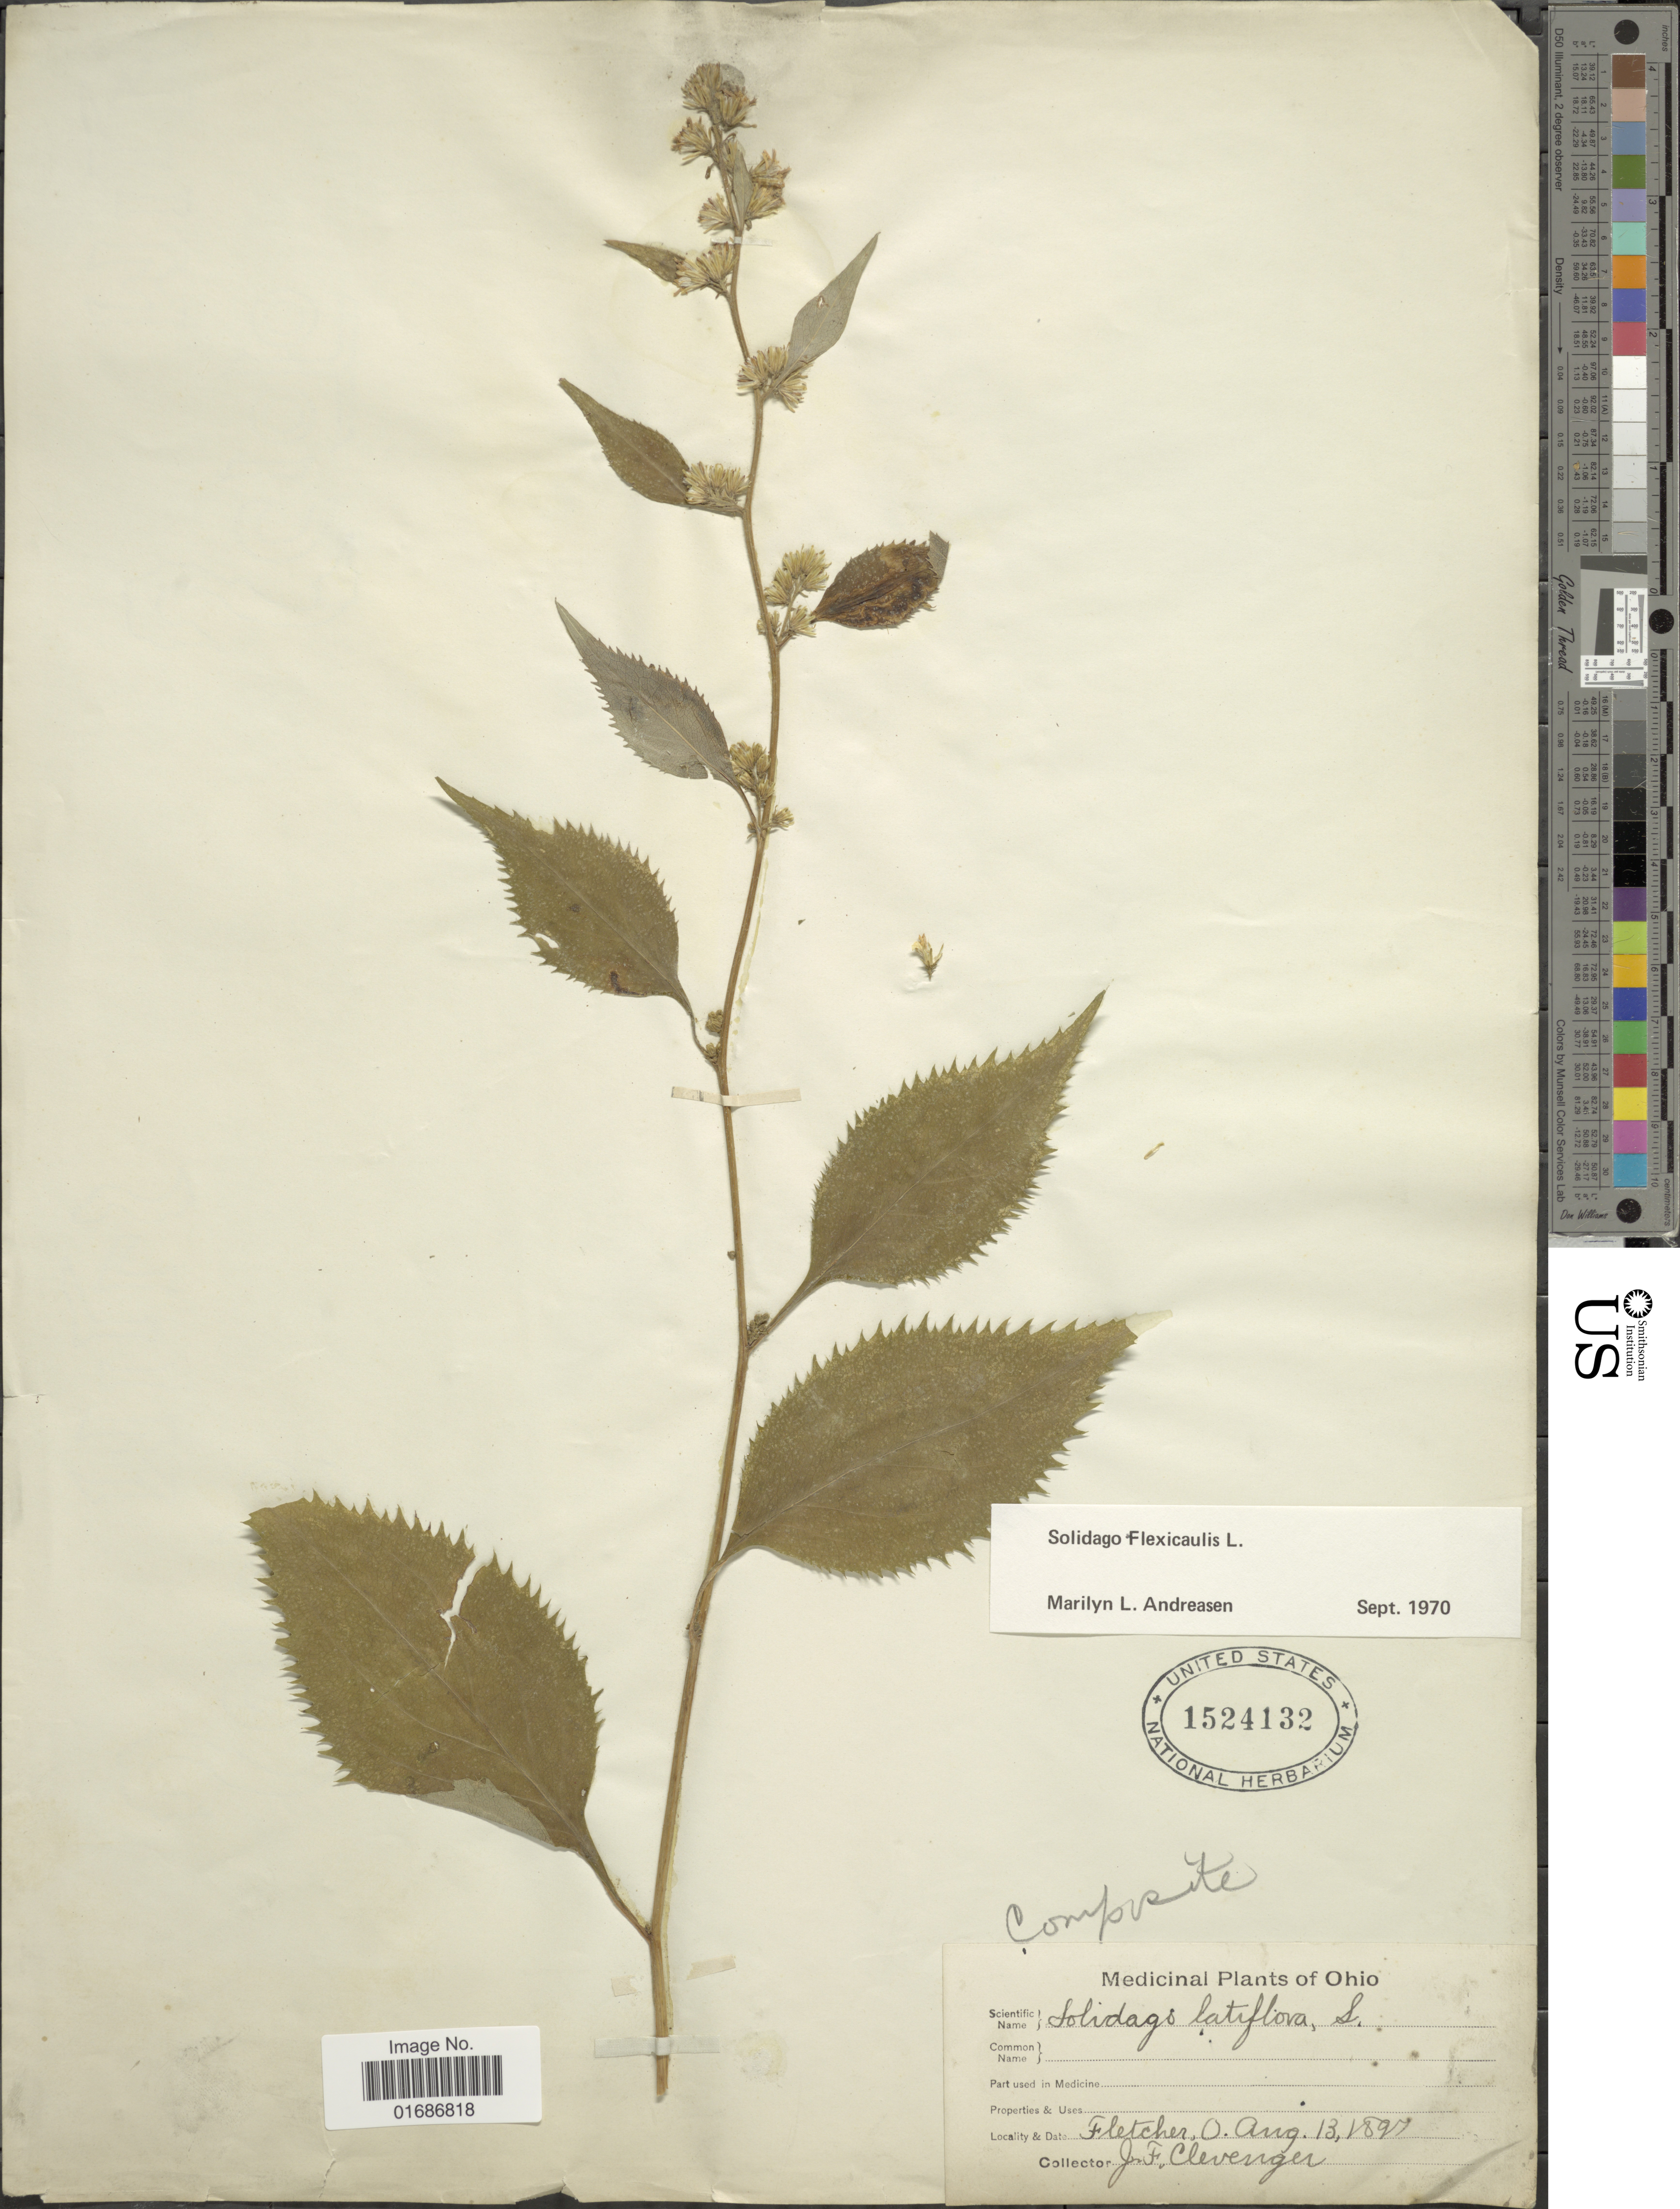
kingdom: Plantae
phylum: Tracheophyta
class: Magnoliopsida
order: Asterales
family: Asteraceae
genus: Solidago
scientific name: Solidago flexicaulis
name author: L.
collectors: J. F. Clevenger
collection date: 1897-08-13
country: United States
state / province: Ohio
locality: Fletcher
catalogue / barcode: US 1524132